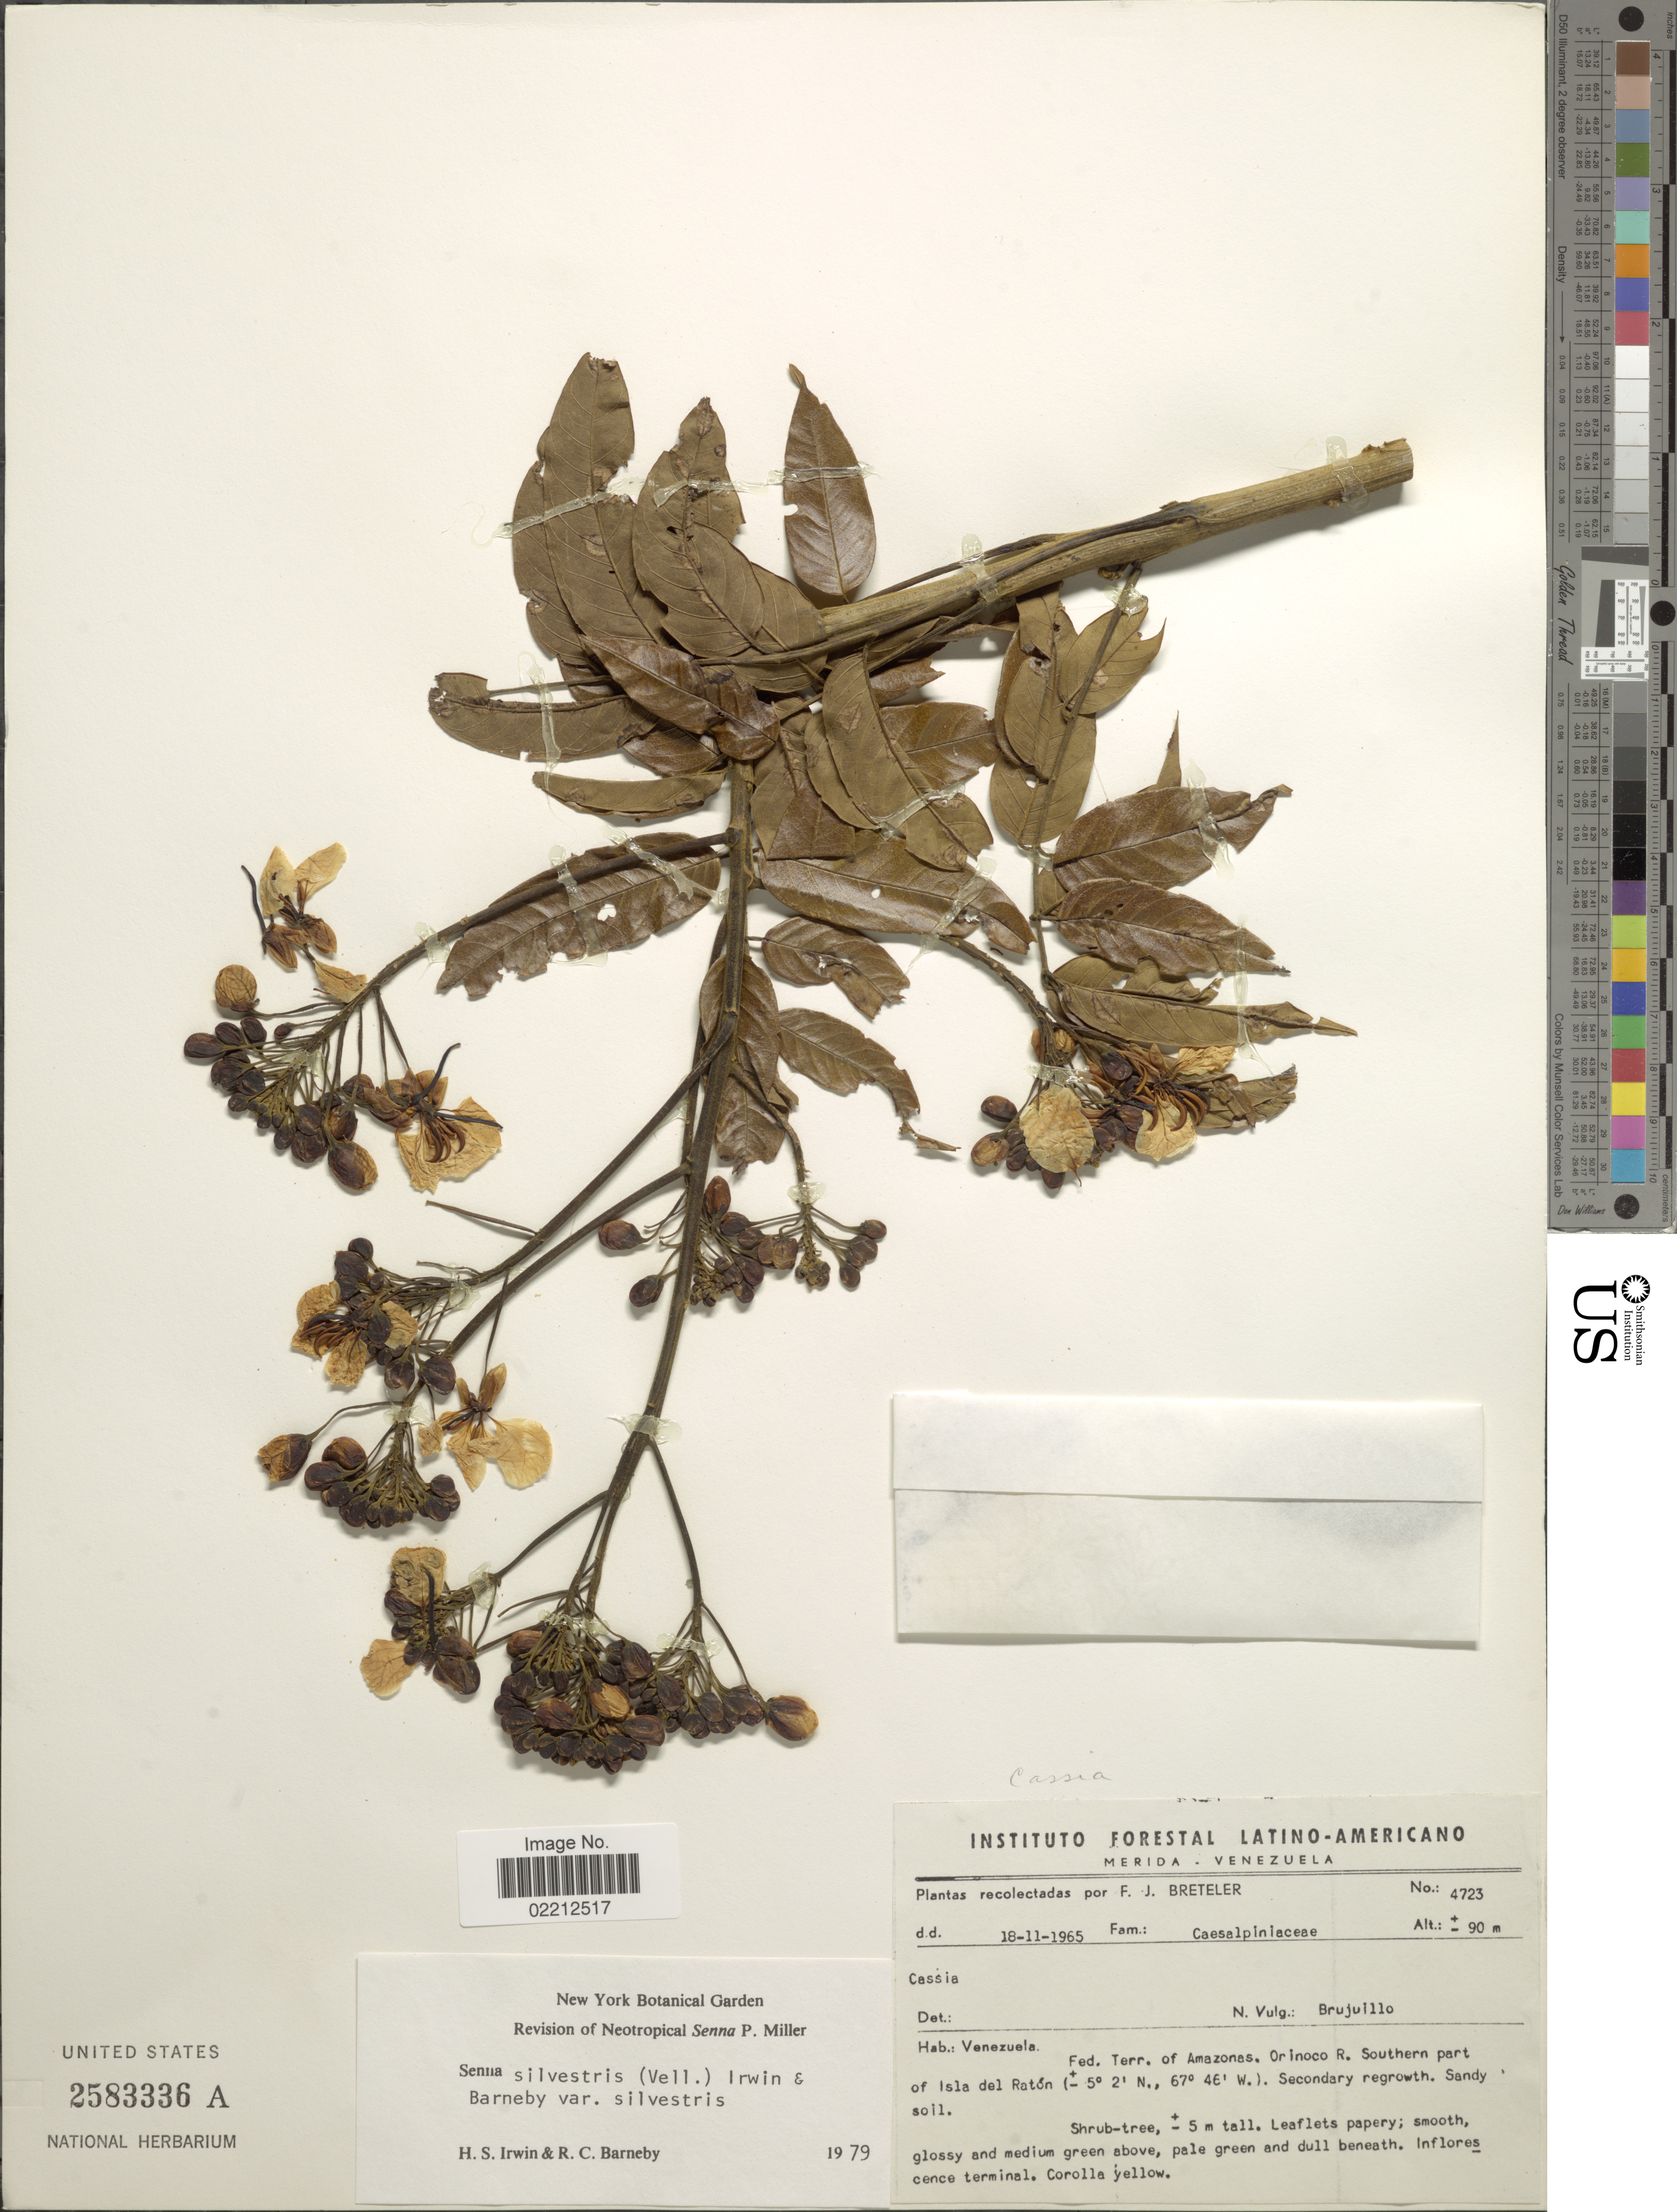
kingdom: Plantae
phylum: Tracheophyta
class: Magnoliopsida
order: Fabales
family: Fabaceae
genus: Senna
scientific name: Senna silvestris var. silvestris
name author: (Vell.) H.S. Irwin & Barneby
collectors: F. J. Breteler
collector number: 4723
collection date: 1965-11-18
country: Venezuela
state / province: Amazonas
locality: Fed Terr. of Amazonas, Orinoco R. Southern part of Isla del Raton.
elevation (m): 90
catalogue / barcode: US 2583336A